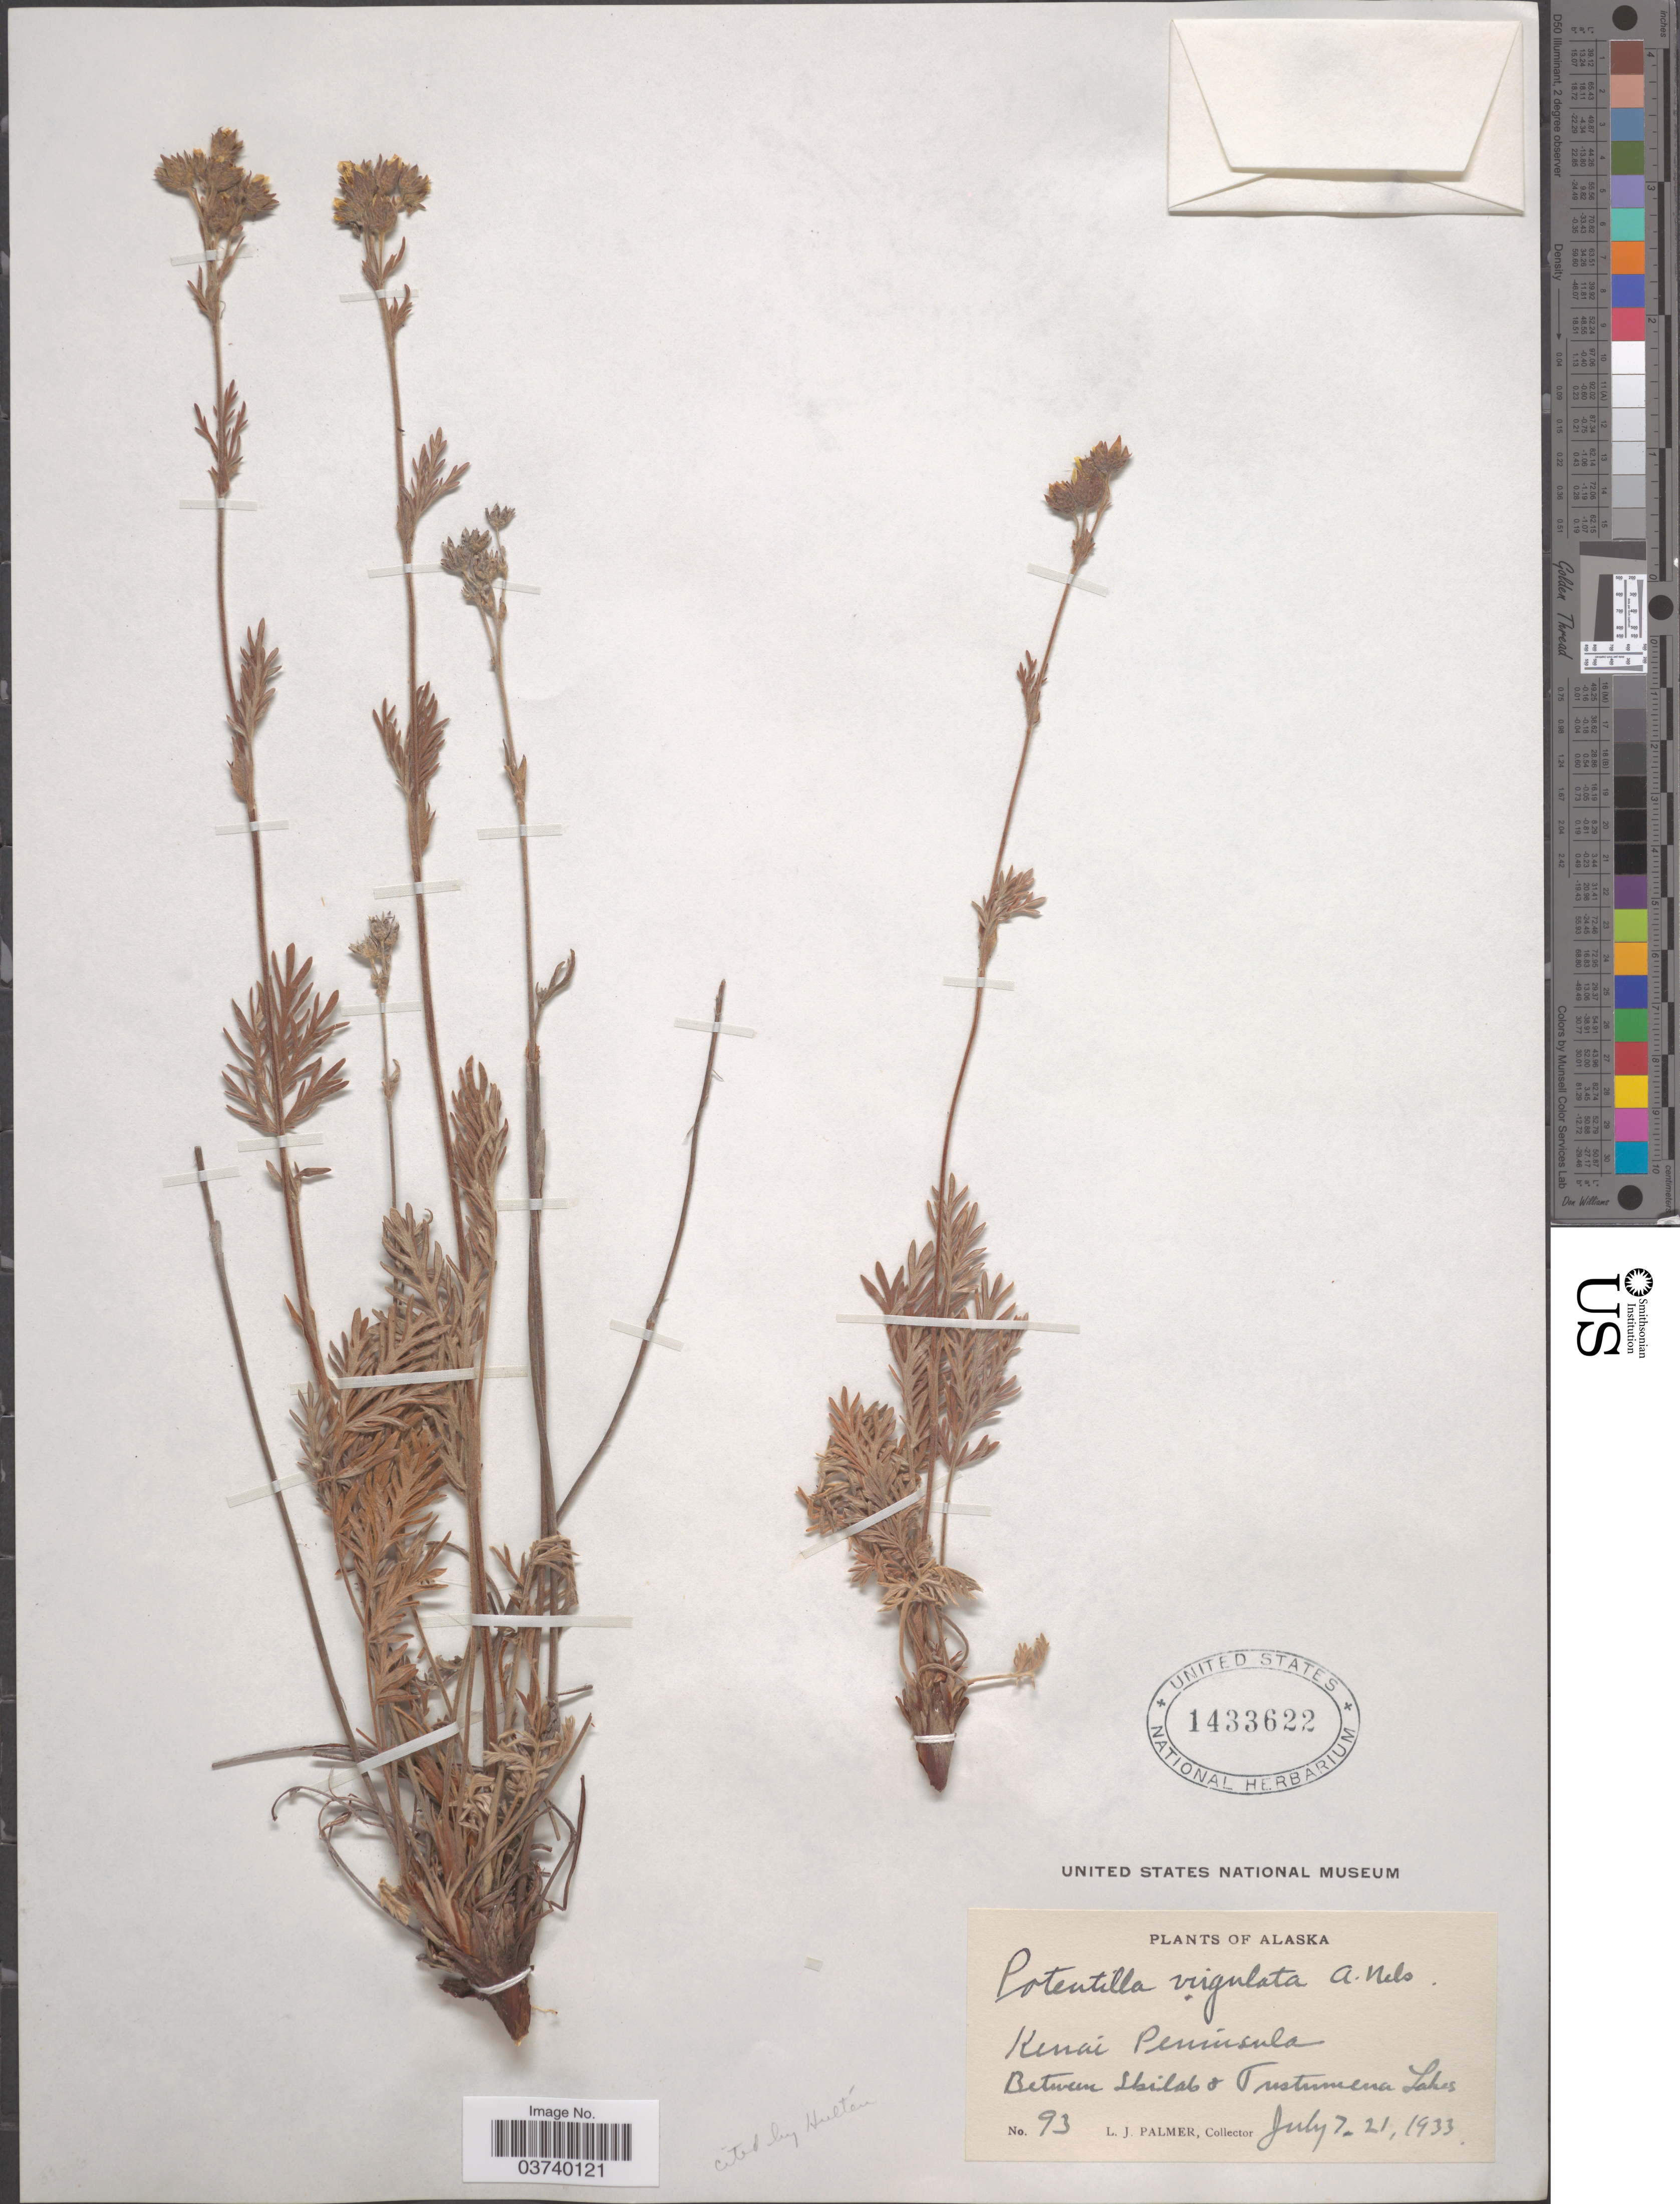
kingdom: Plantae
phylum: Tracheophyta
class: Magnoliopsida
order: Rosales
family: Rosaceae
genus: Potentilla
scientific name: Potentilla litoralis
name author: Rydb.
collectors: L. J. Palmer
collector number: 93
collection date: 1933-07-07/1933-07-21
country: United States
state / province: Alaska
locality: Kenai Peninsula. Between Skilak + Tustumena Lakes.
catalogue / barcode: US 1433622